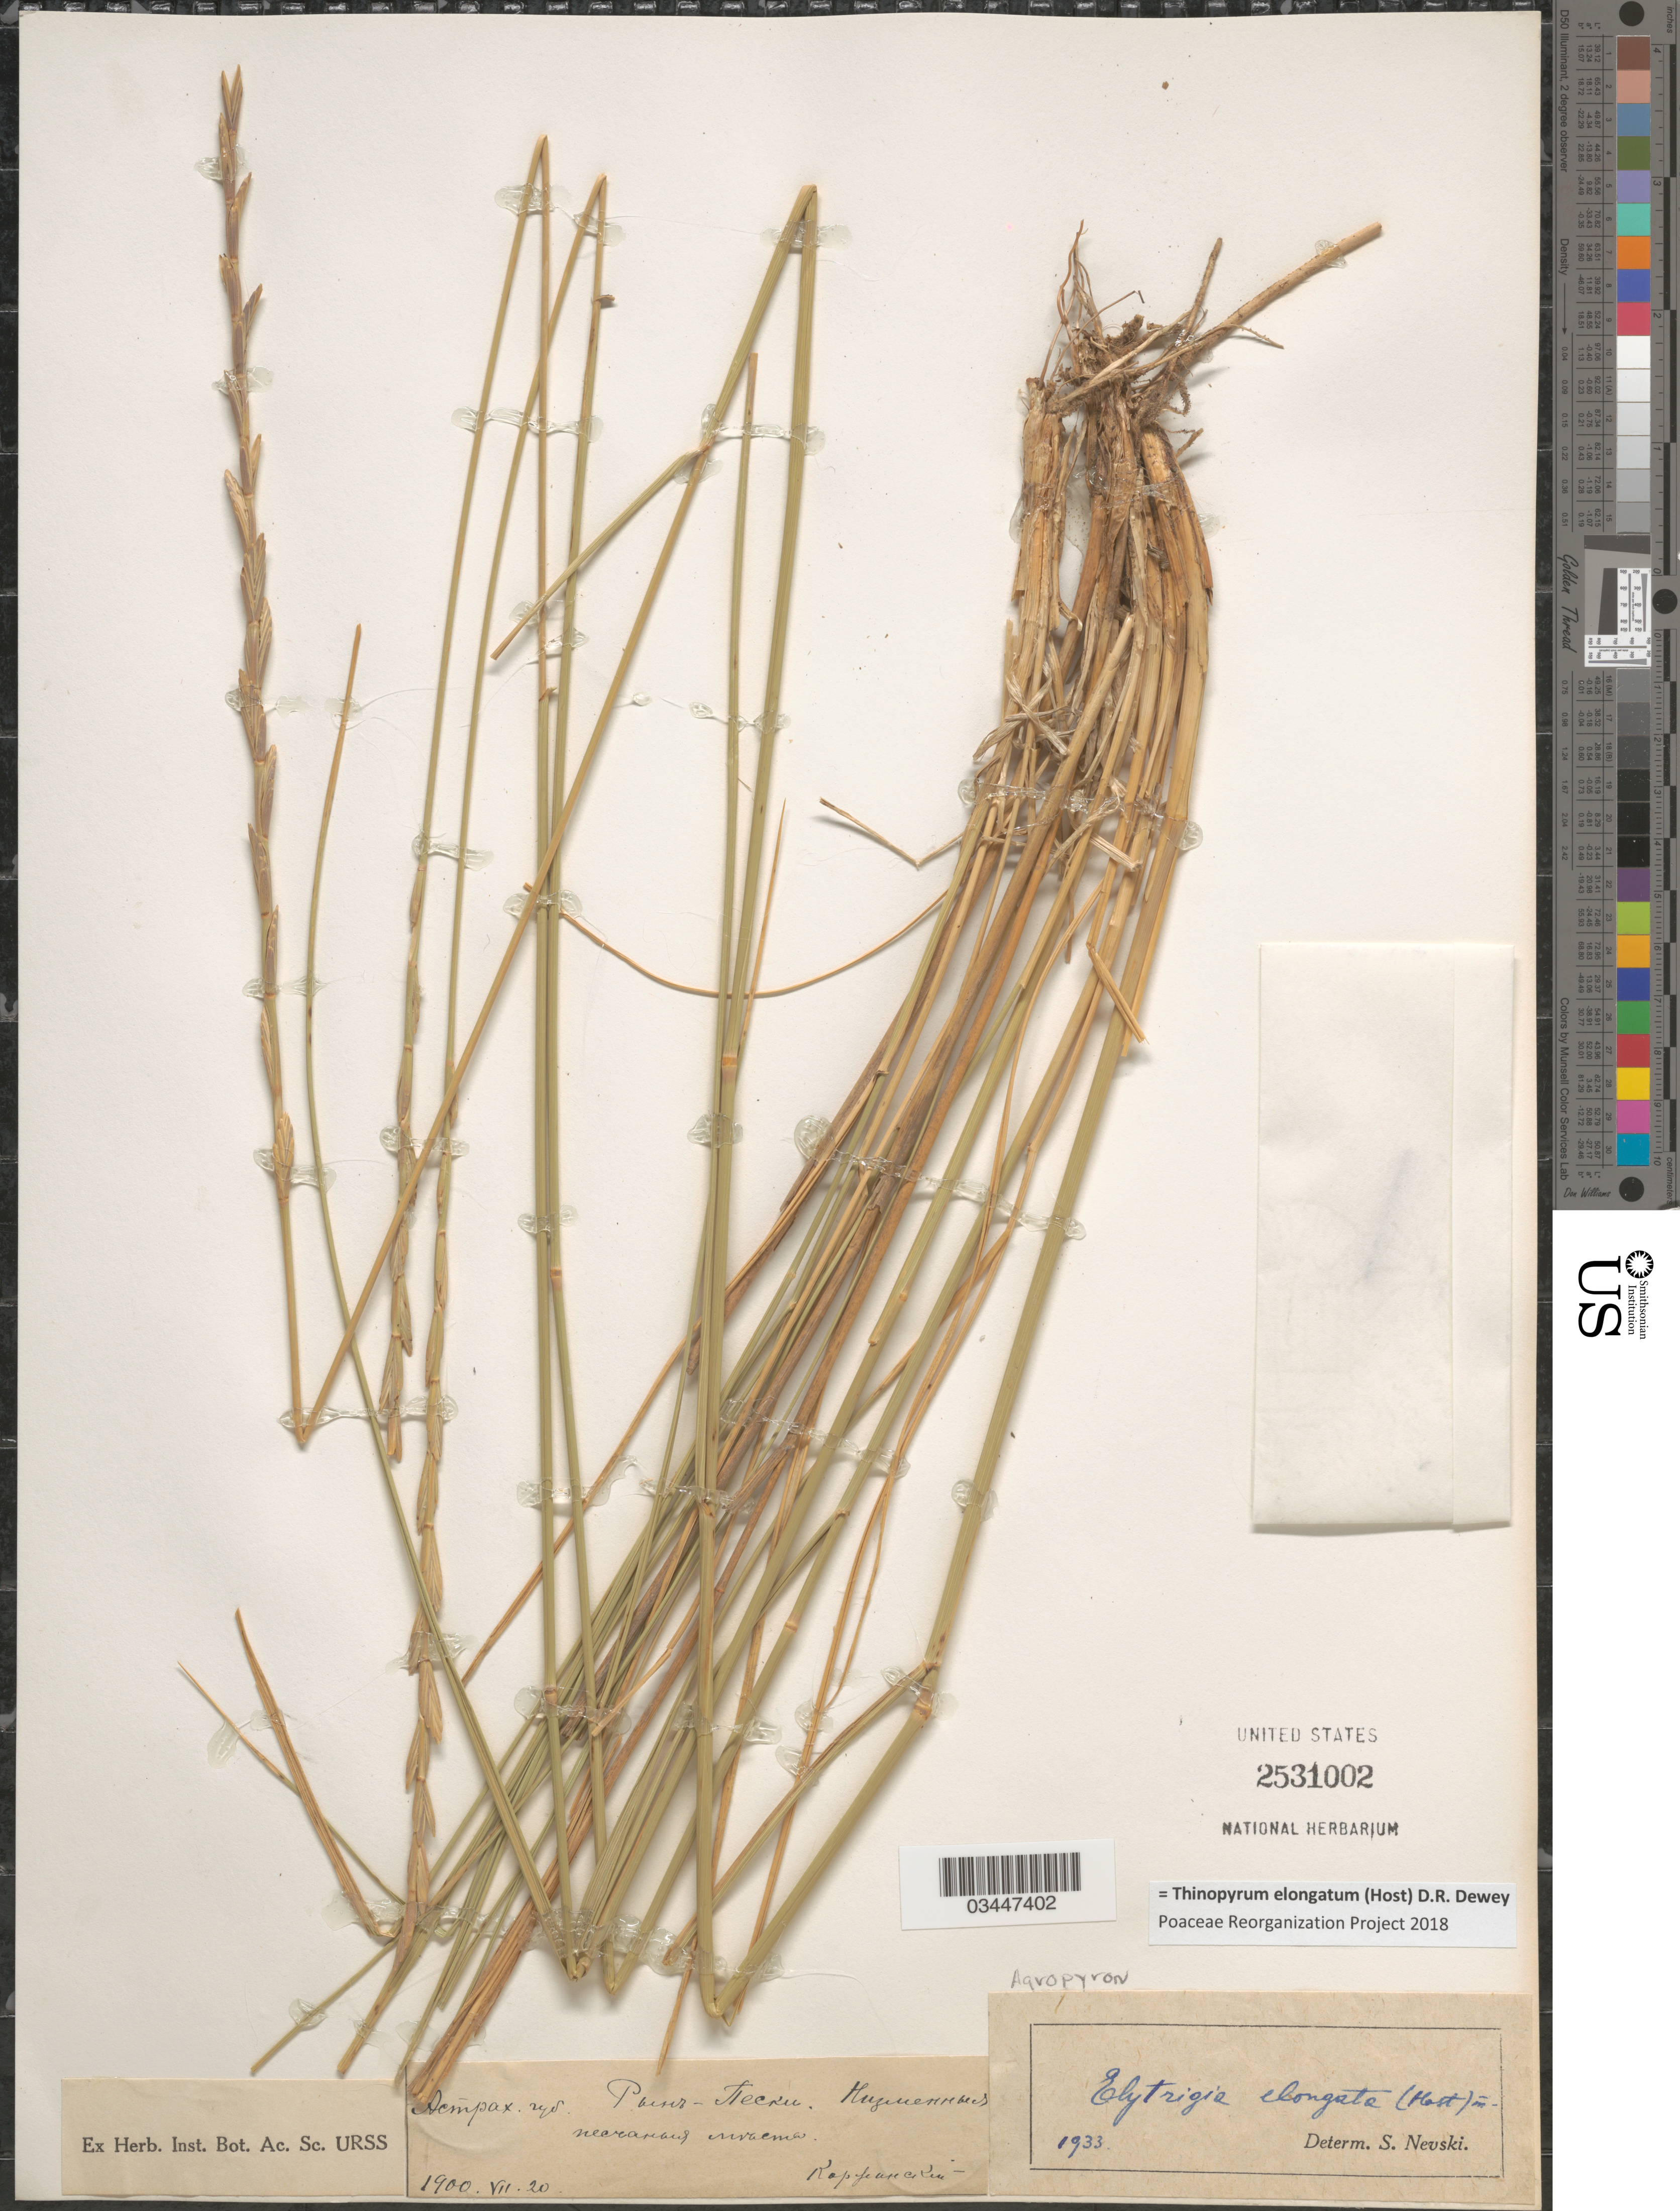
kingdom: Plantae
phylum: Tracheophyta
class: Liliopsida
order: Poales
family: Poaceae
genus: Thinopyrum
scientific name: Thinopyrum elongatum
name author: (Host) Barkworth & Dewey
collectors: S. Korzhinskiy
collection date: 1900-07-20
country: Russian Federation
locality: Ryn sand desert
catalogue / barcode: US 2531002